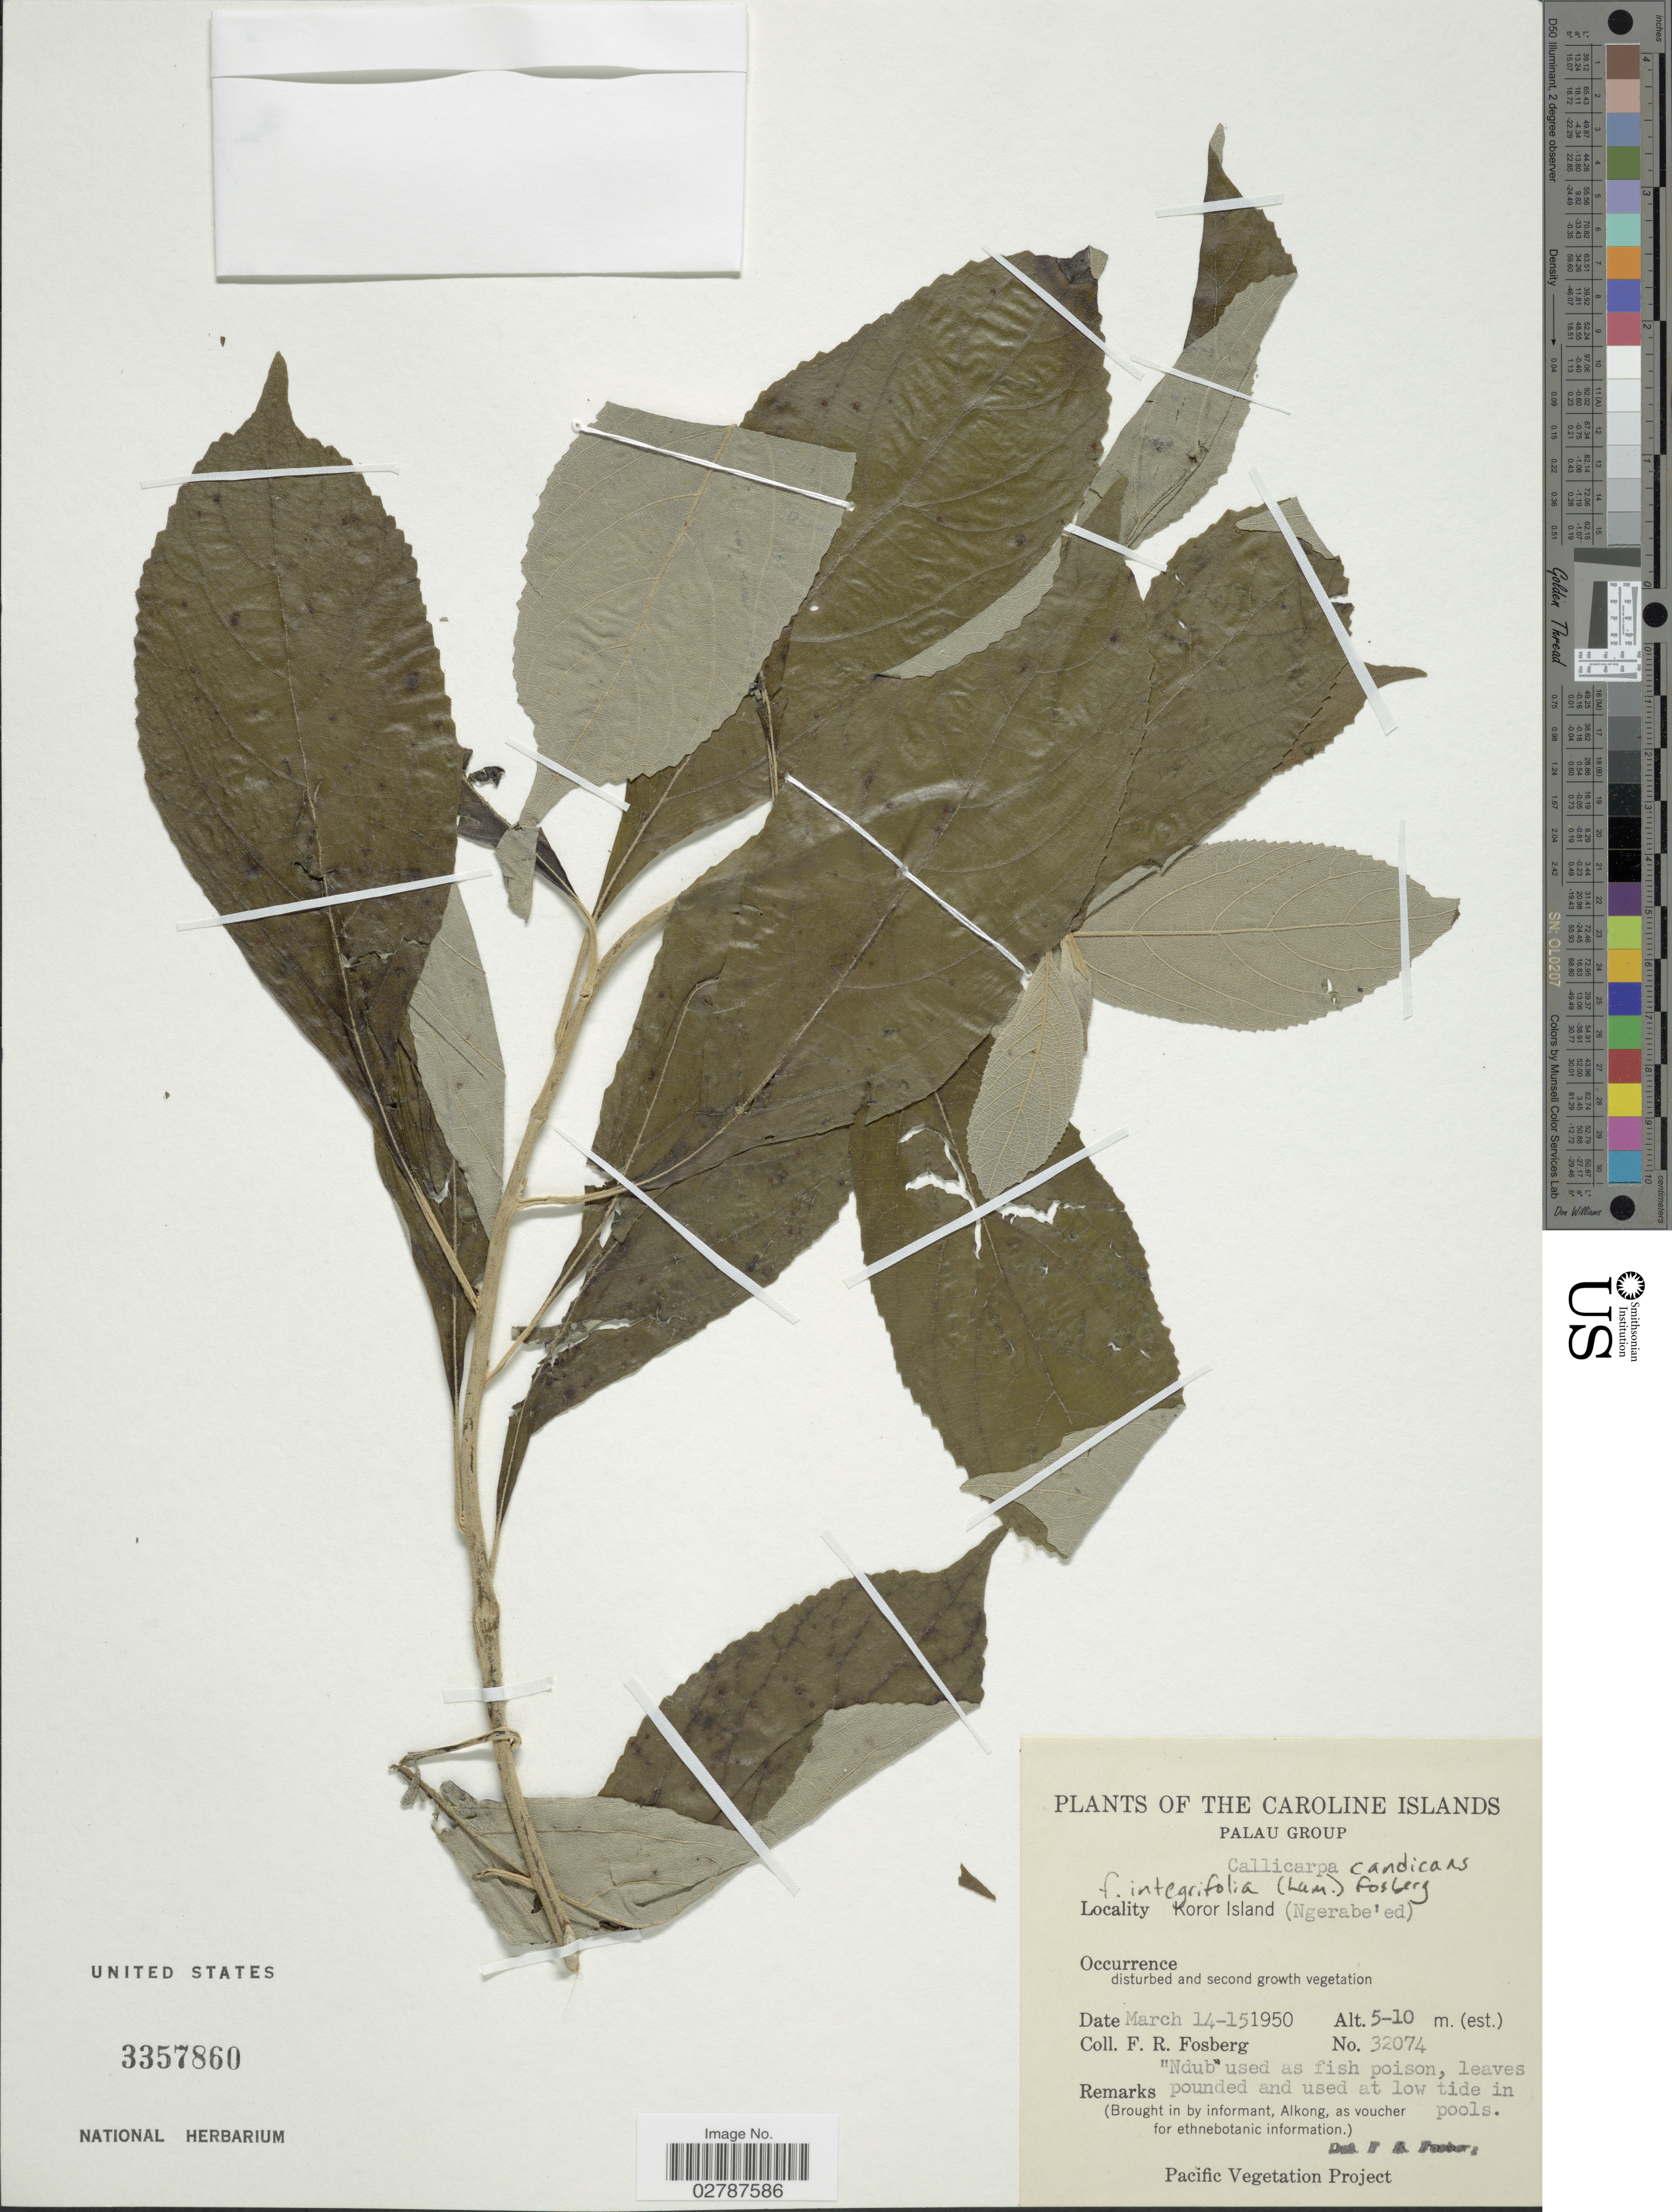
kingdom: Plantae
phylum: Tracheophyta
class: Magnoliopsida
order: Lamiales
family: Lamiaceae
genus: Callicarpa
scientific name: Callicarpa candicans var. integrifolia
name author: (Lam.) Fosberg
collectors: F. R. Fosberg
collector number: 32074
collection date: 1950-03-14/1950-03-15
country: Palau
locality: The Caroline Islands. Palau Group. Koror Island (Ngerabe'ed).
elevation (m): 5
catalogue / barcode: US 3357860